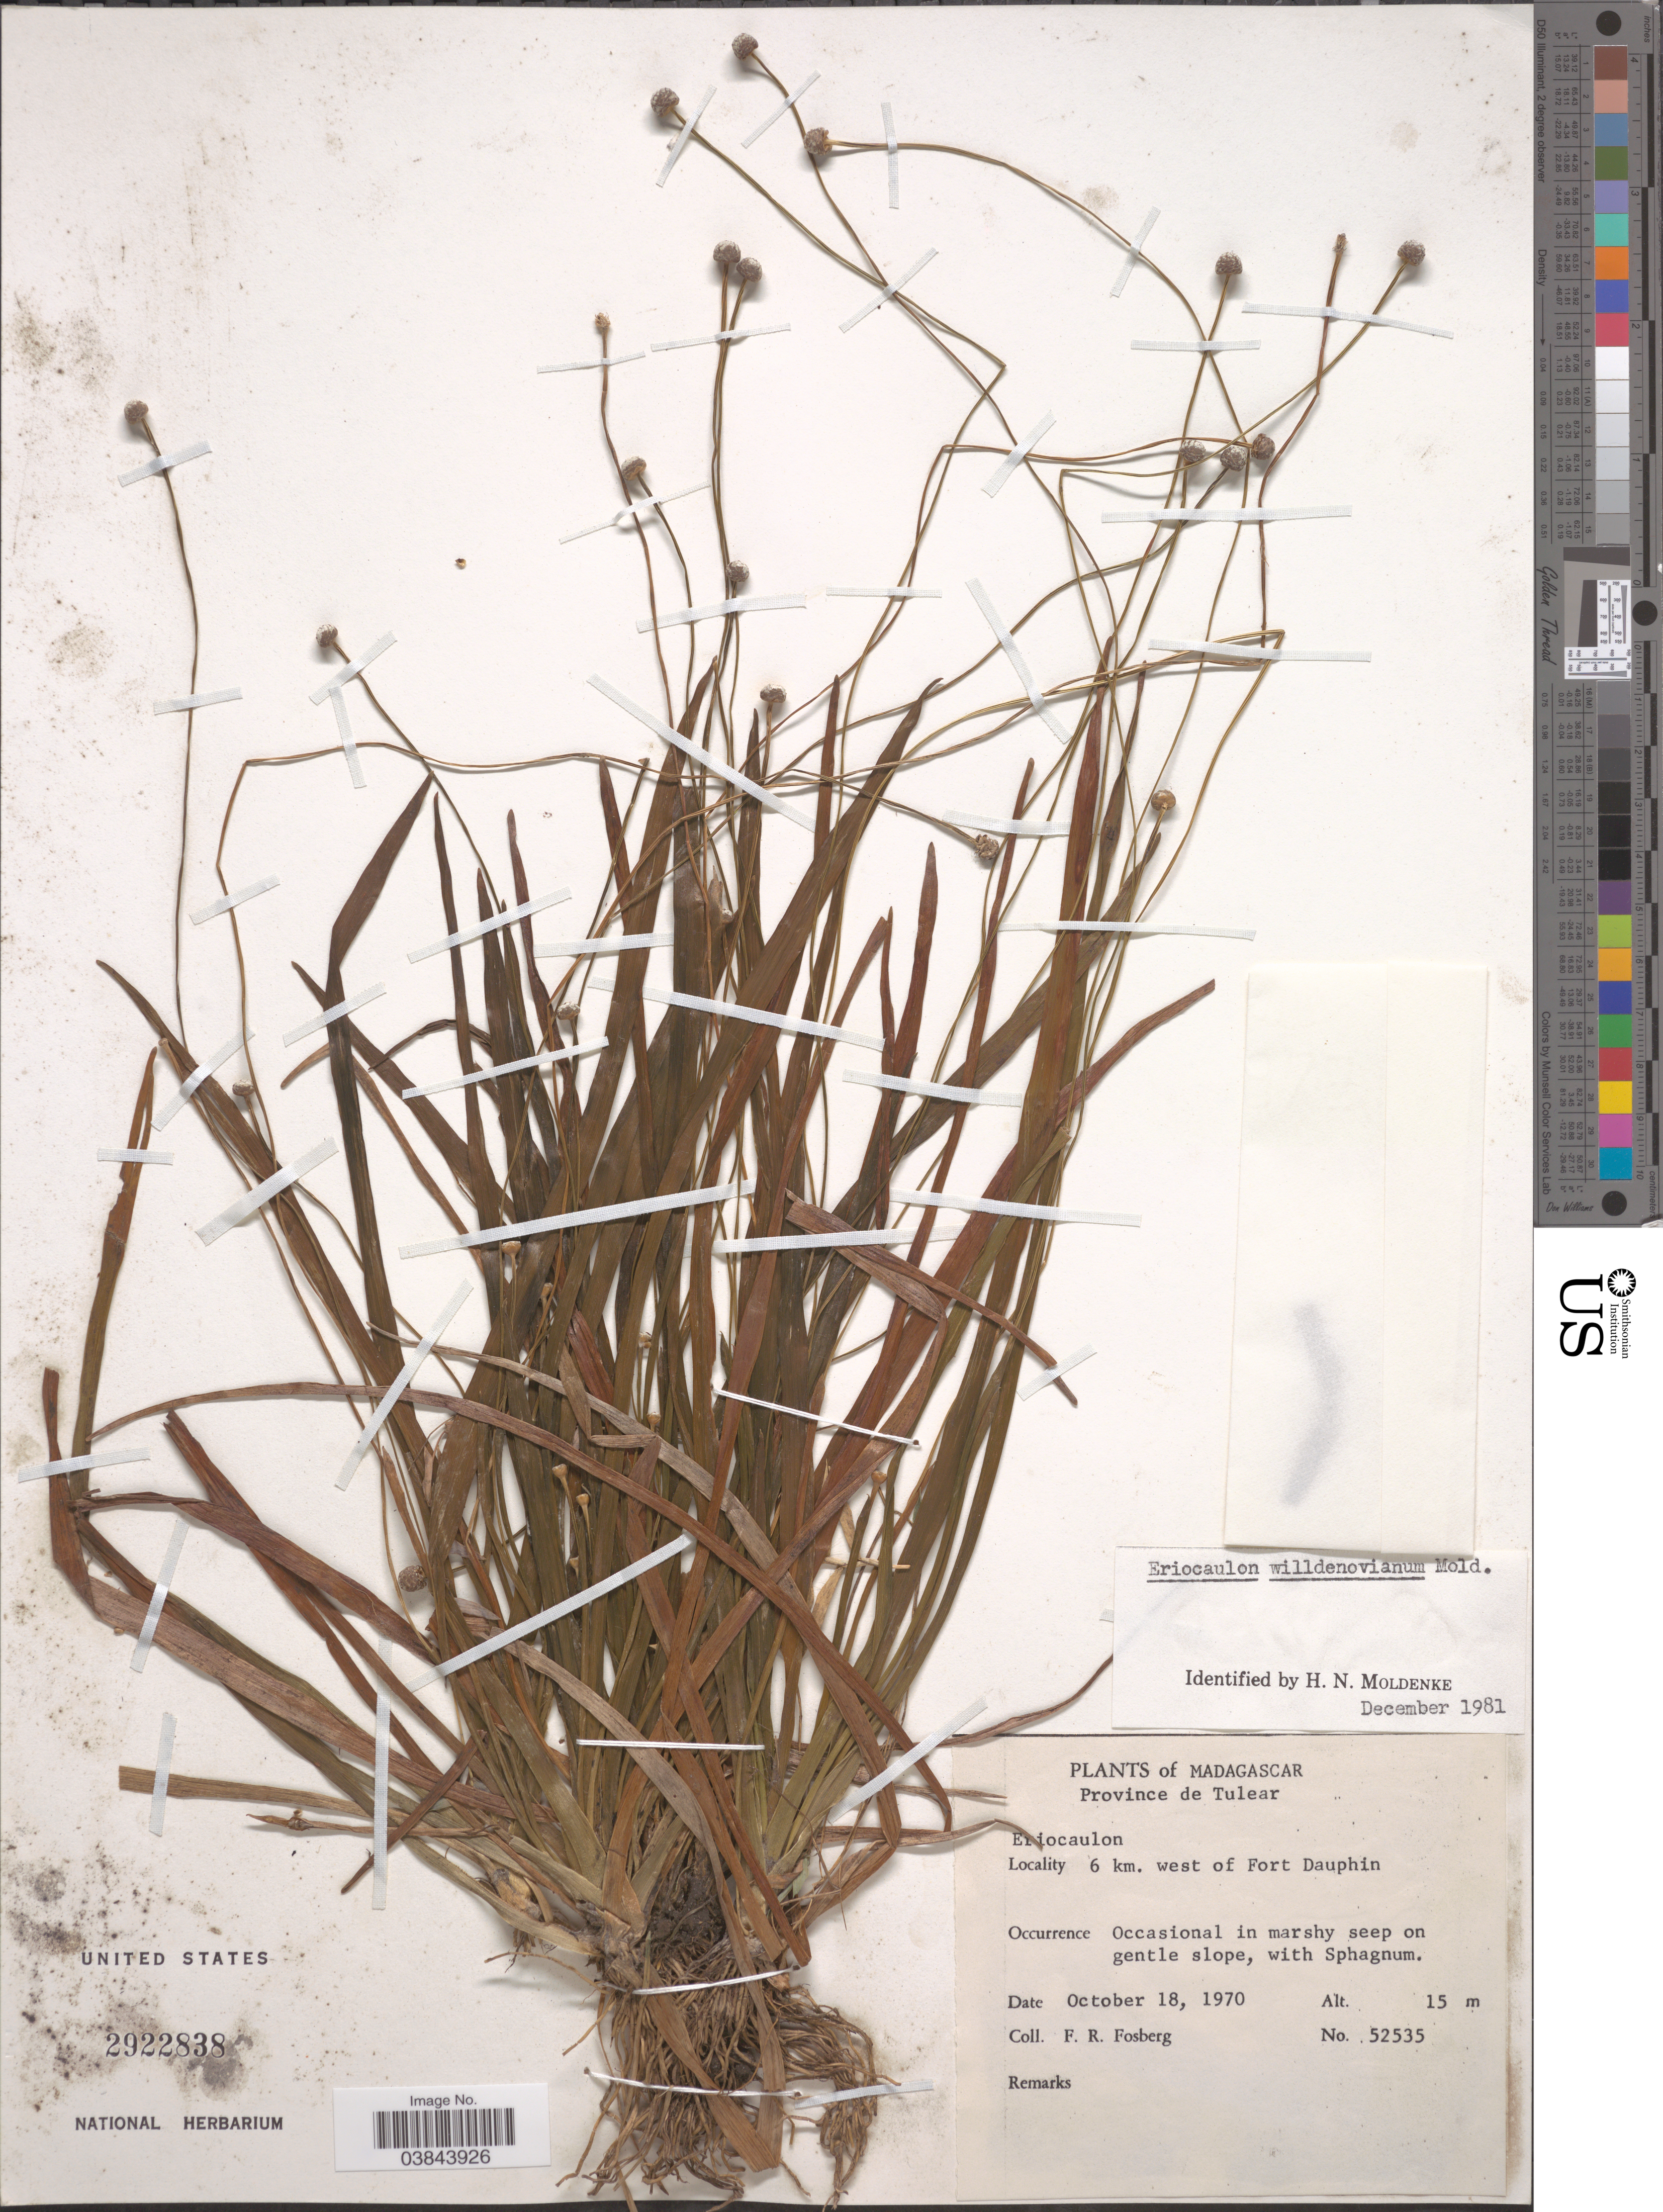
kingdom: Plantae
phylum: Tracheophyta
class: Liliopsida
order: Poales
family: Eriocaulaceae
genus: Eriocaulon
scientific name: Eriocaulon willdenovianum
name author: Moldenke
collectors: F. R. Fosberg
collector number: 52535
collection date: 1970-10-18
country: Madagascar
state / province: Anosy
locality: Province de Tulear. 6 km. west of Fort Dauphin.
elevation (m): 15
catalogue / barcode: US 2922838